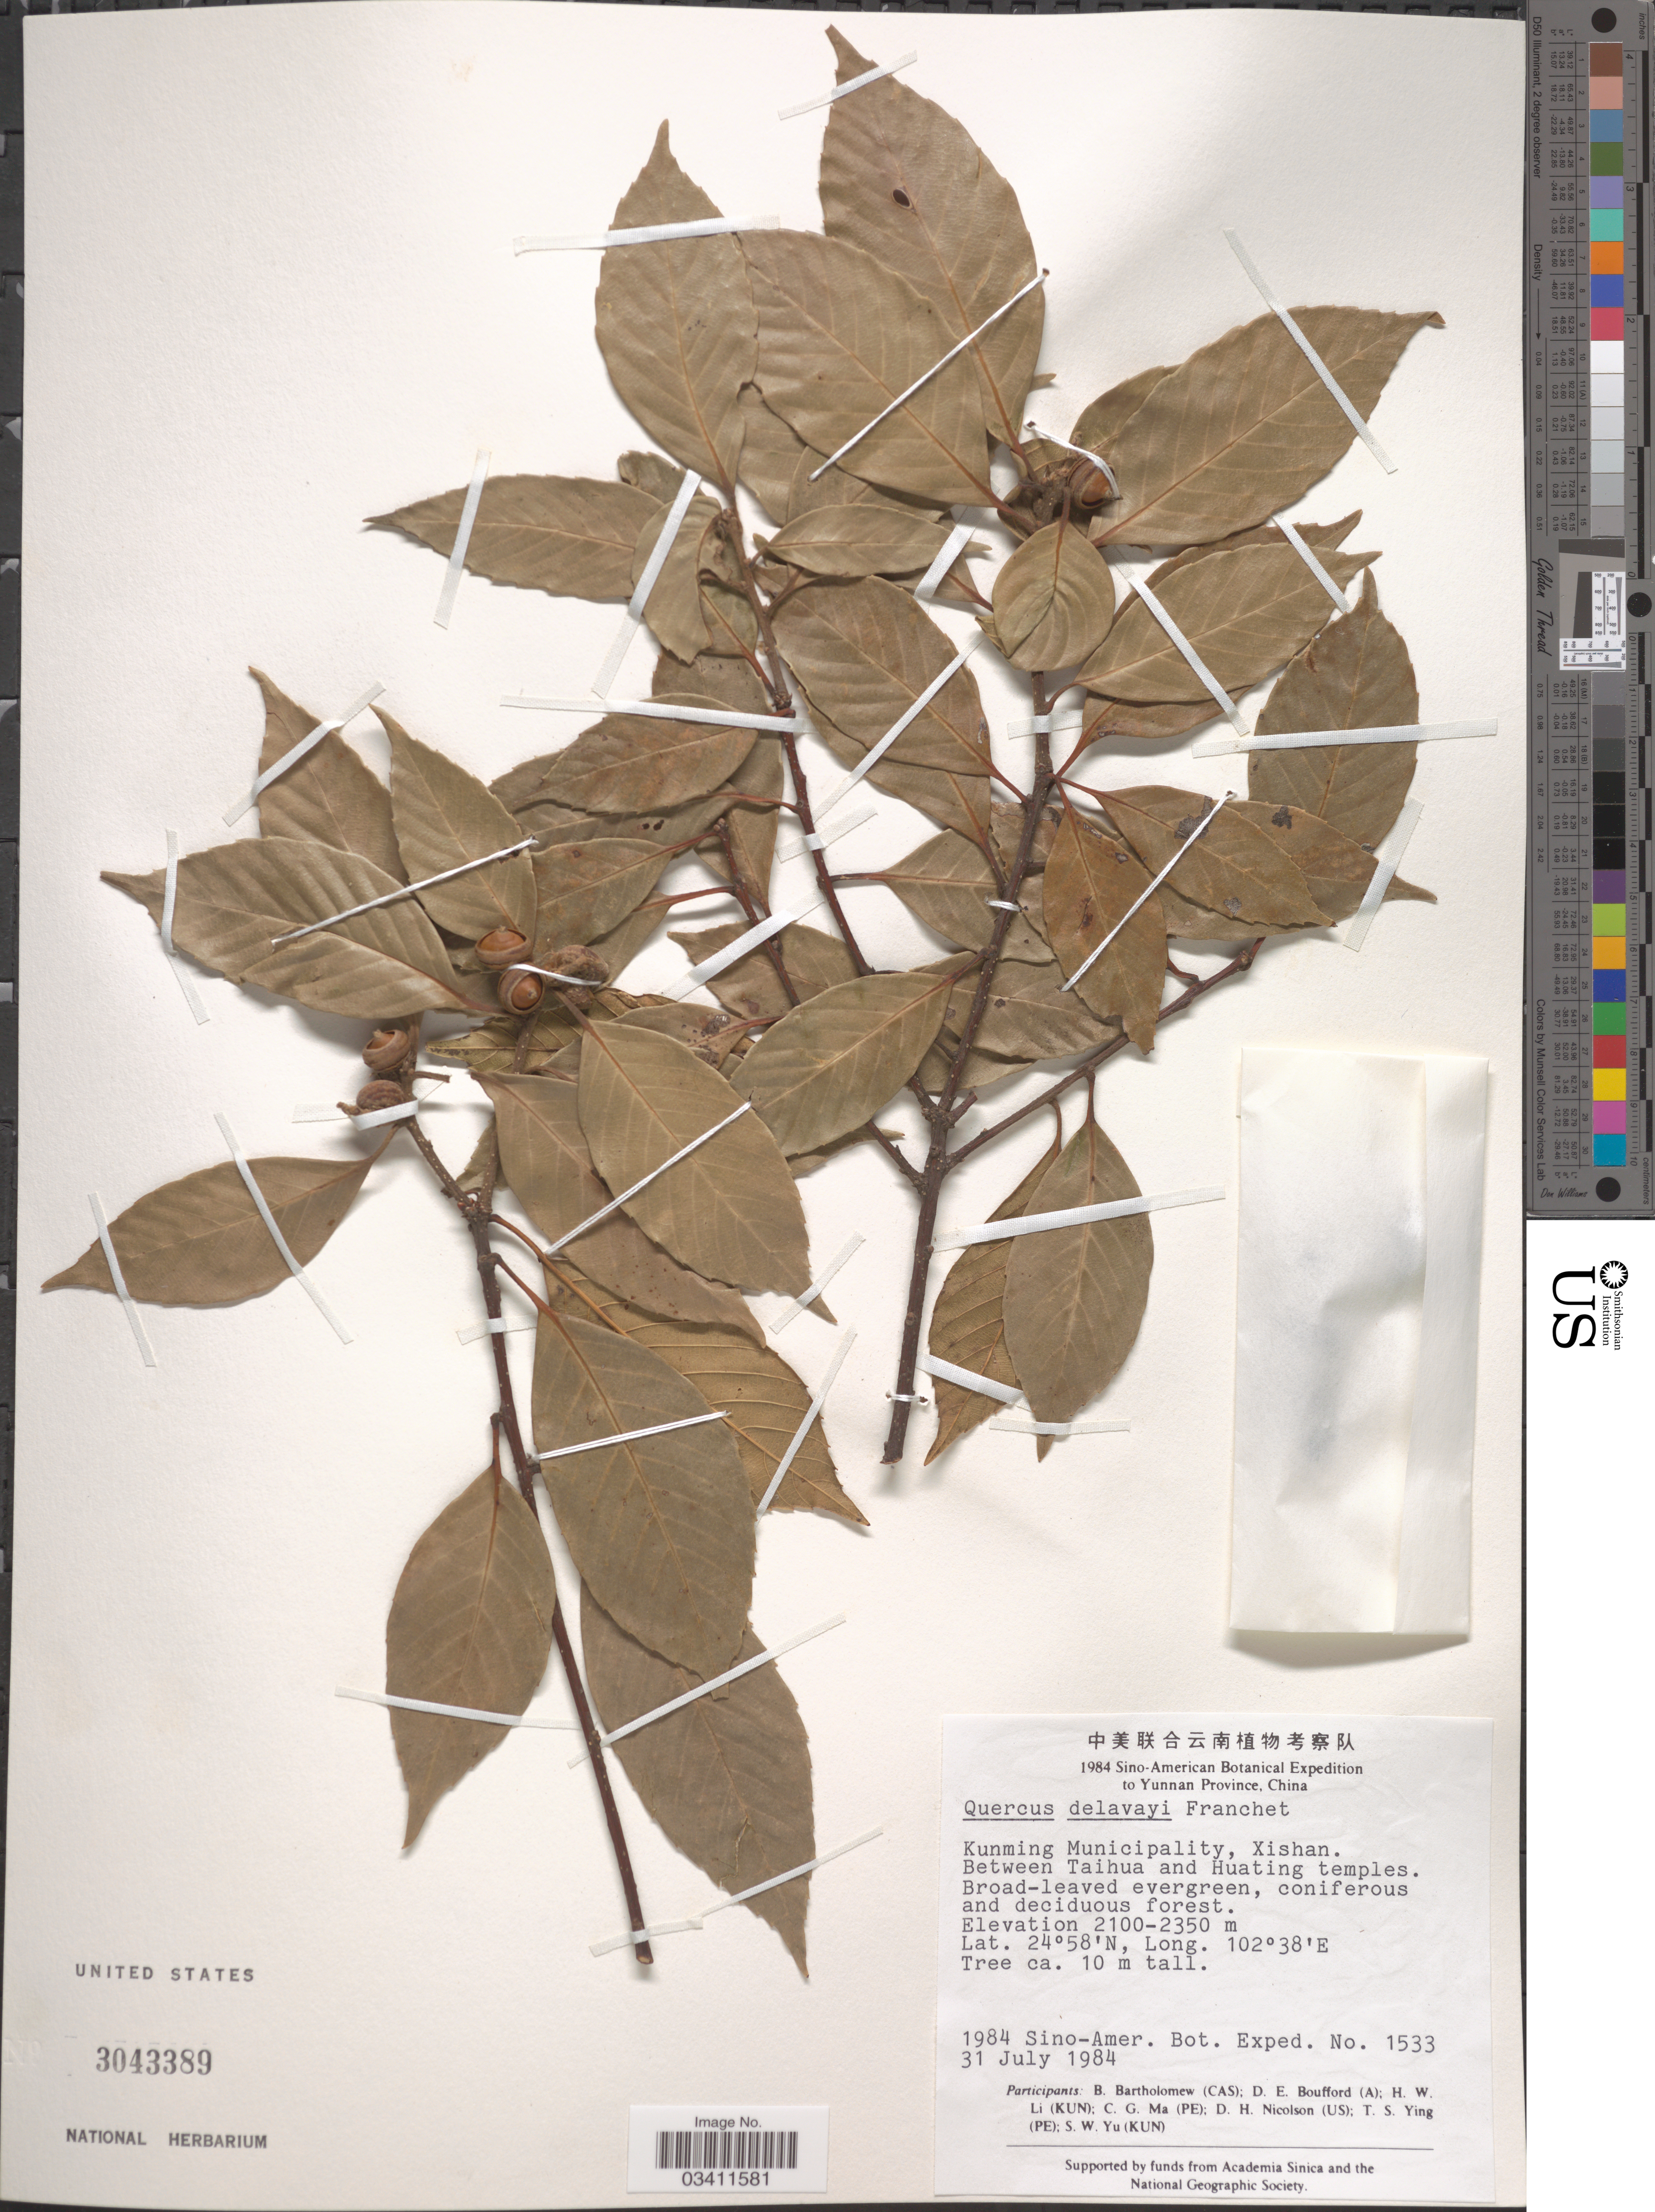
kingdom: Plantae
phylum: Tracheophyta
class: Magnoliopsida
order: Fagales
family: Fagaceae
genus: Quercus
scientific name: Quercus delavayi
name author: Franch.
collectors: Sino-Amer. Bot. Exped. 1984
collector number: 1533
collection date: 1984-07-31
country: China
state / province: Yunnan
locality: Kunming Municipality, Xishan. Between Taihua and Huating temples.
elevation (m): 2100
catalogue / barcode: US 3043389